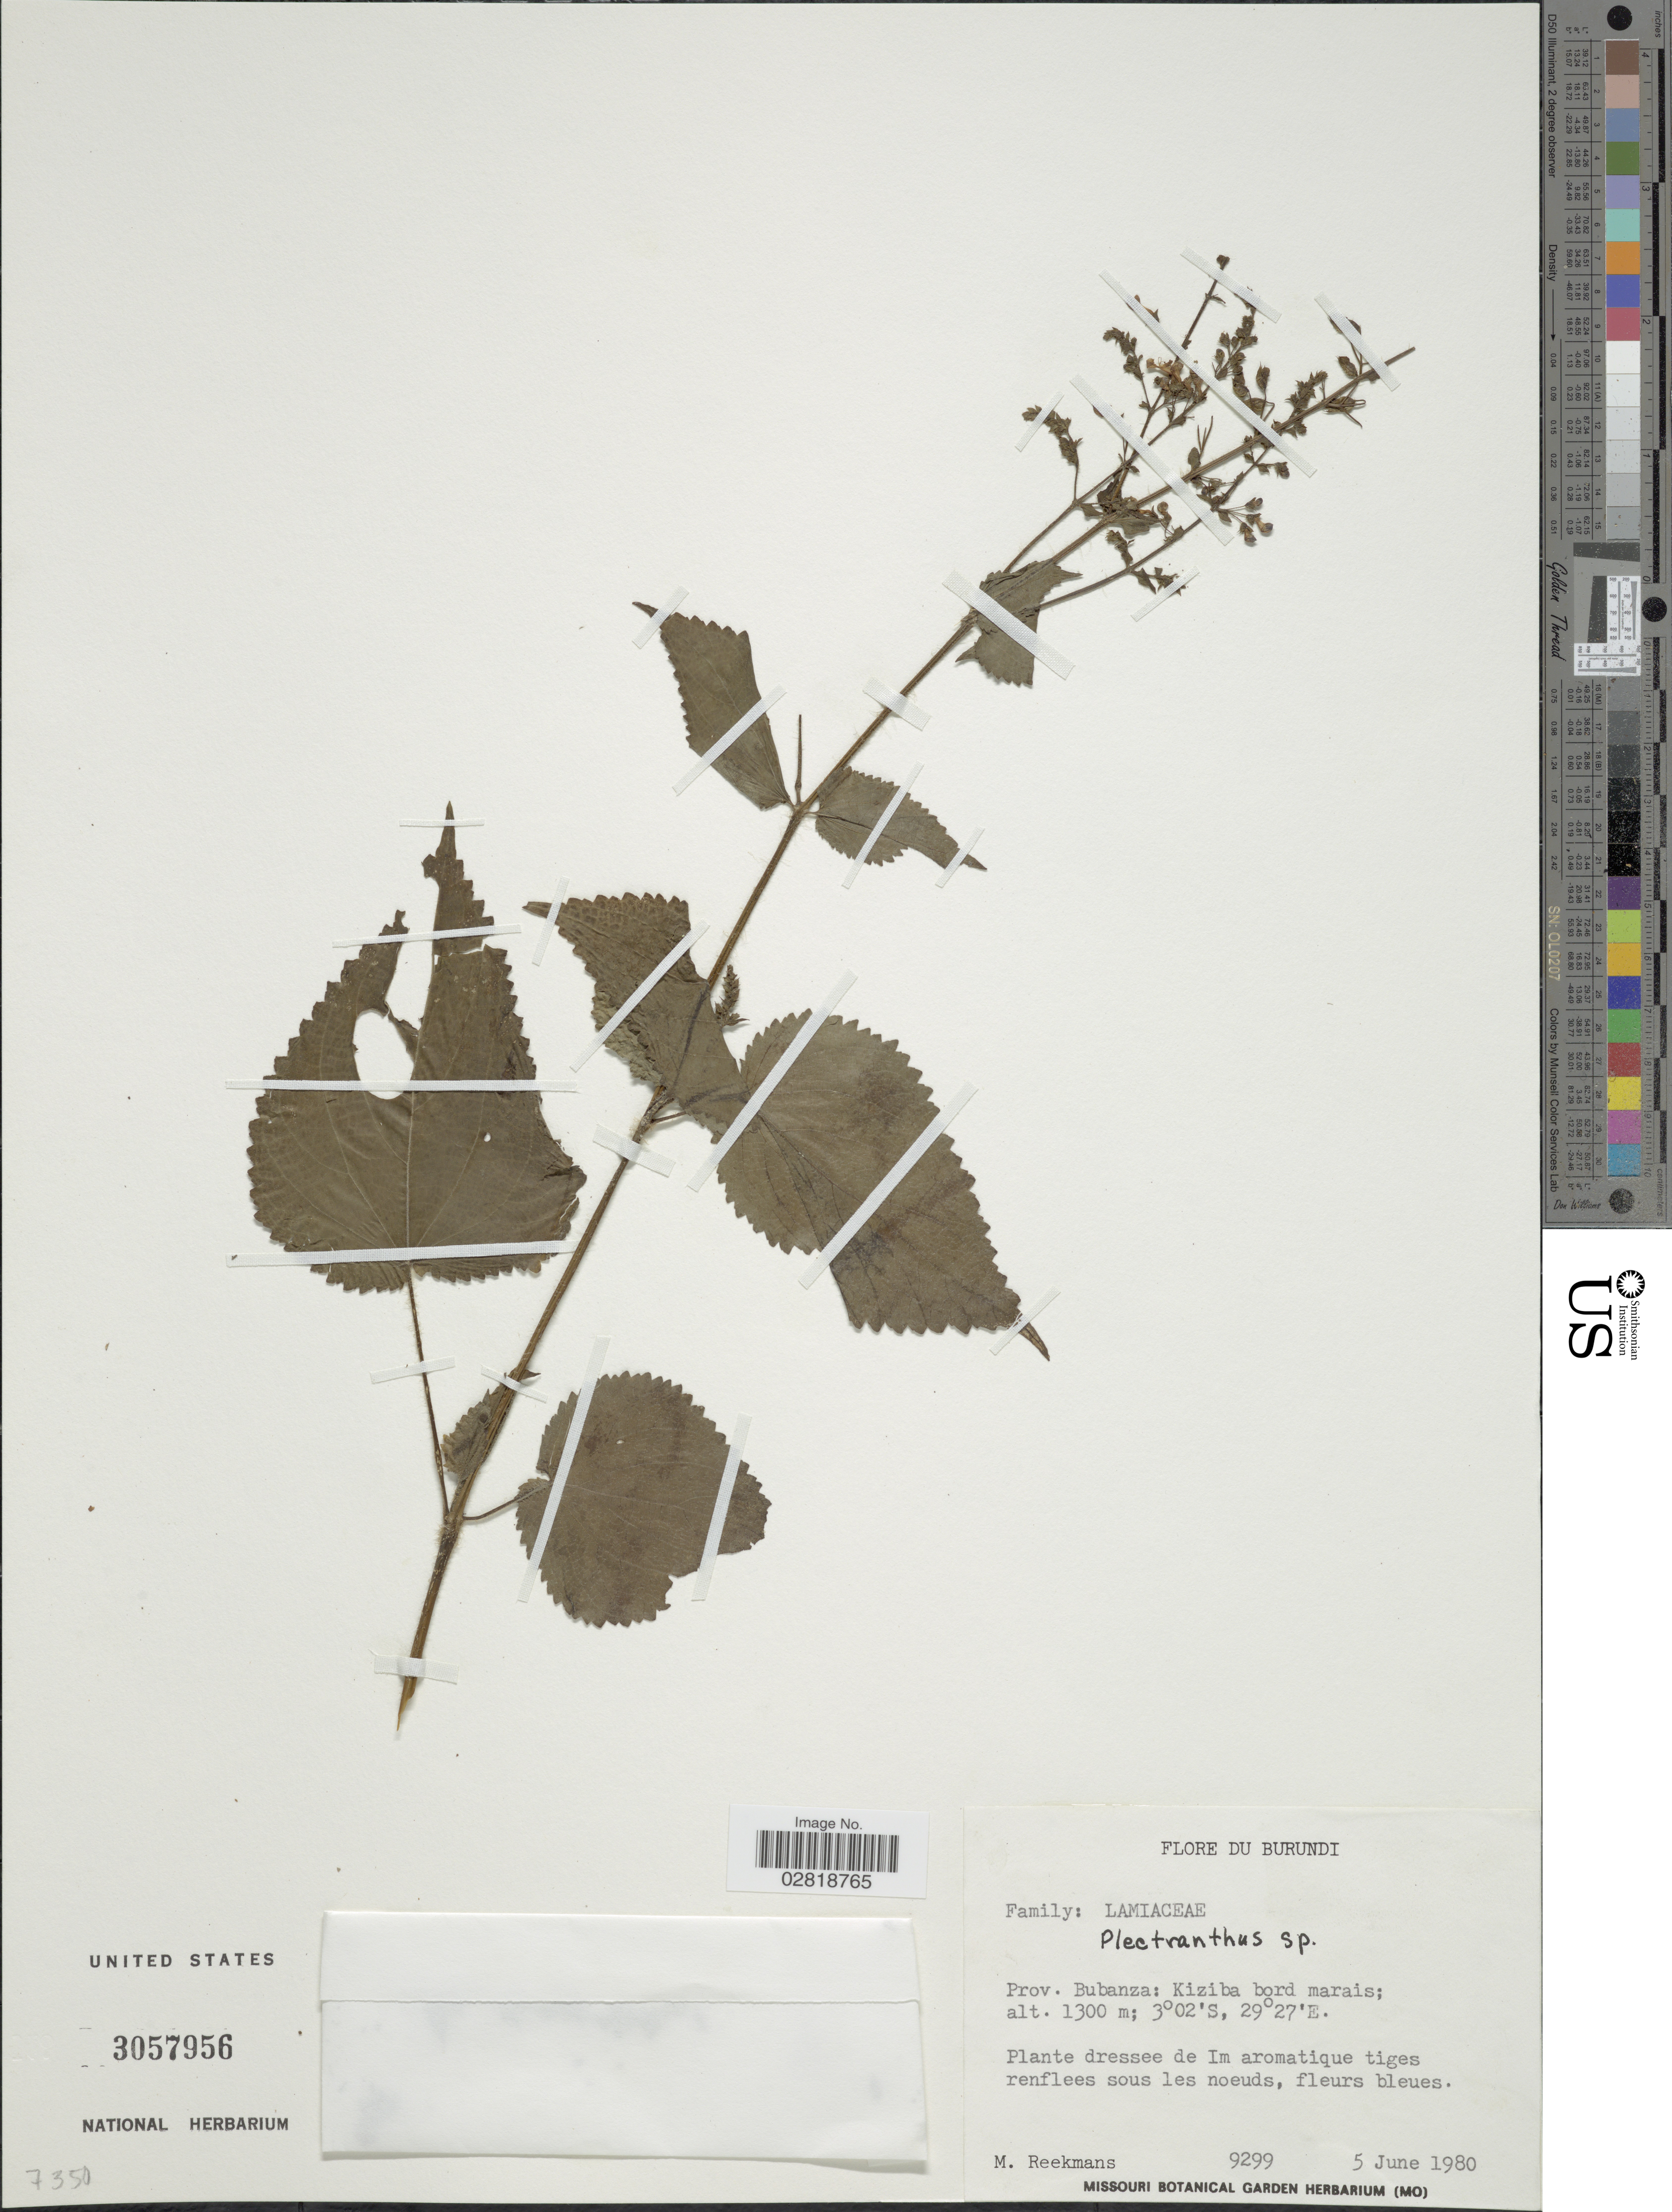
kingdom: Plantae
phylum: Tracheophyta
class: Magnoliopsida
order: Lamiales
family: Lamiaceae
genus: Plectranthus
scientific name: Plectranthus sp.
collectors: M. Reekmans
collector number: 9299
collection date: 1980-06-05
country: Burundi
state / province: Bubanza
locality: Kiziba bord marais.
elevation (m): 1300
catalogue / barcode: US 3057956